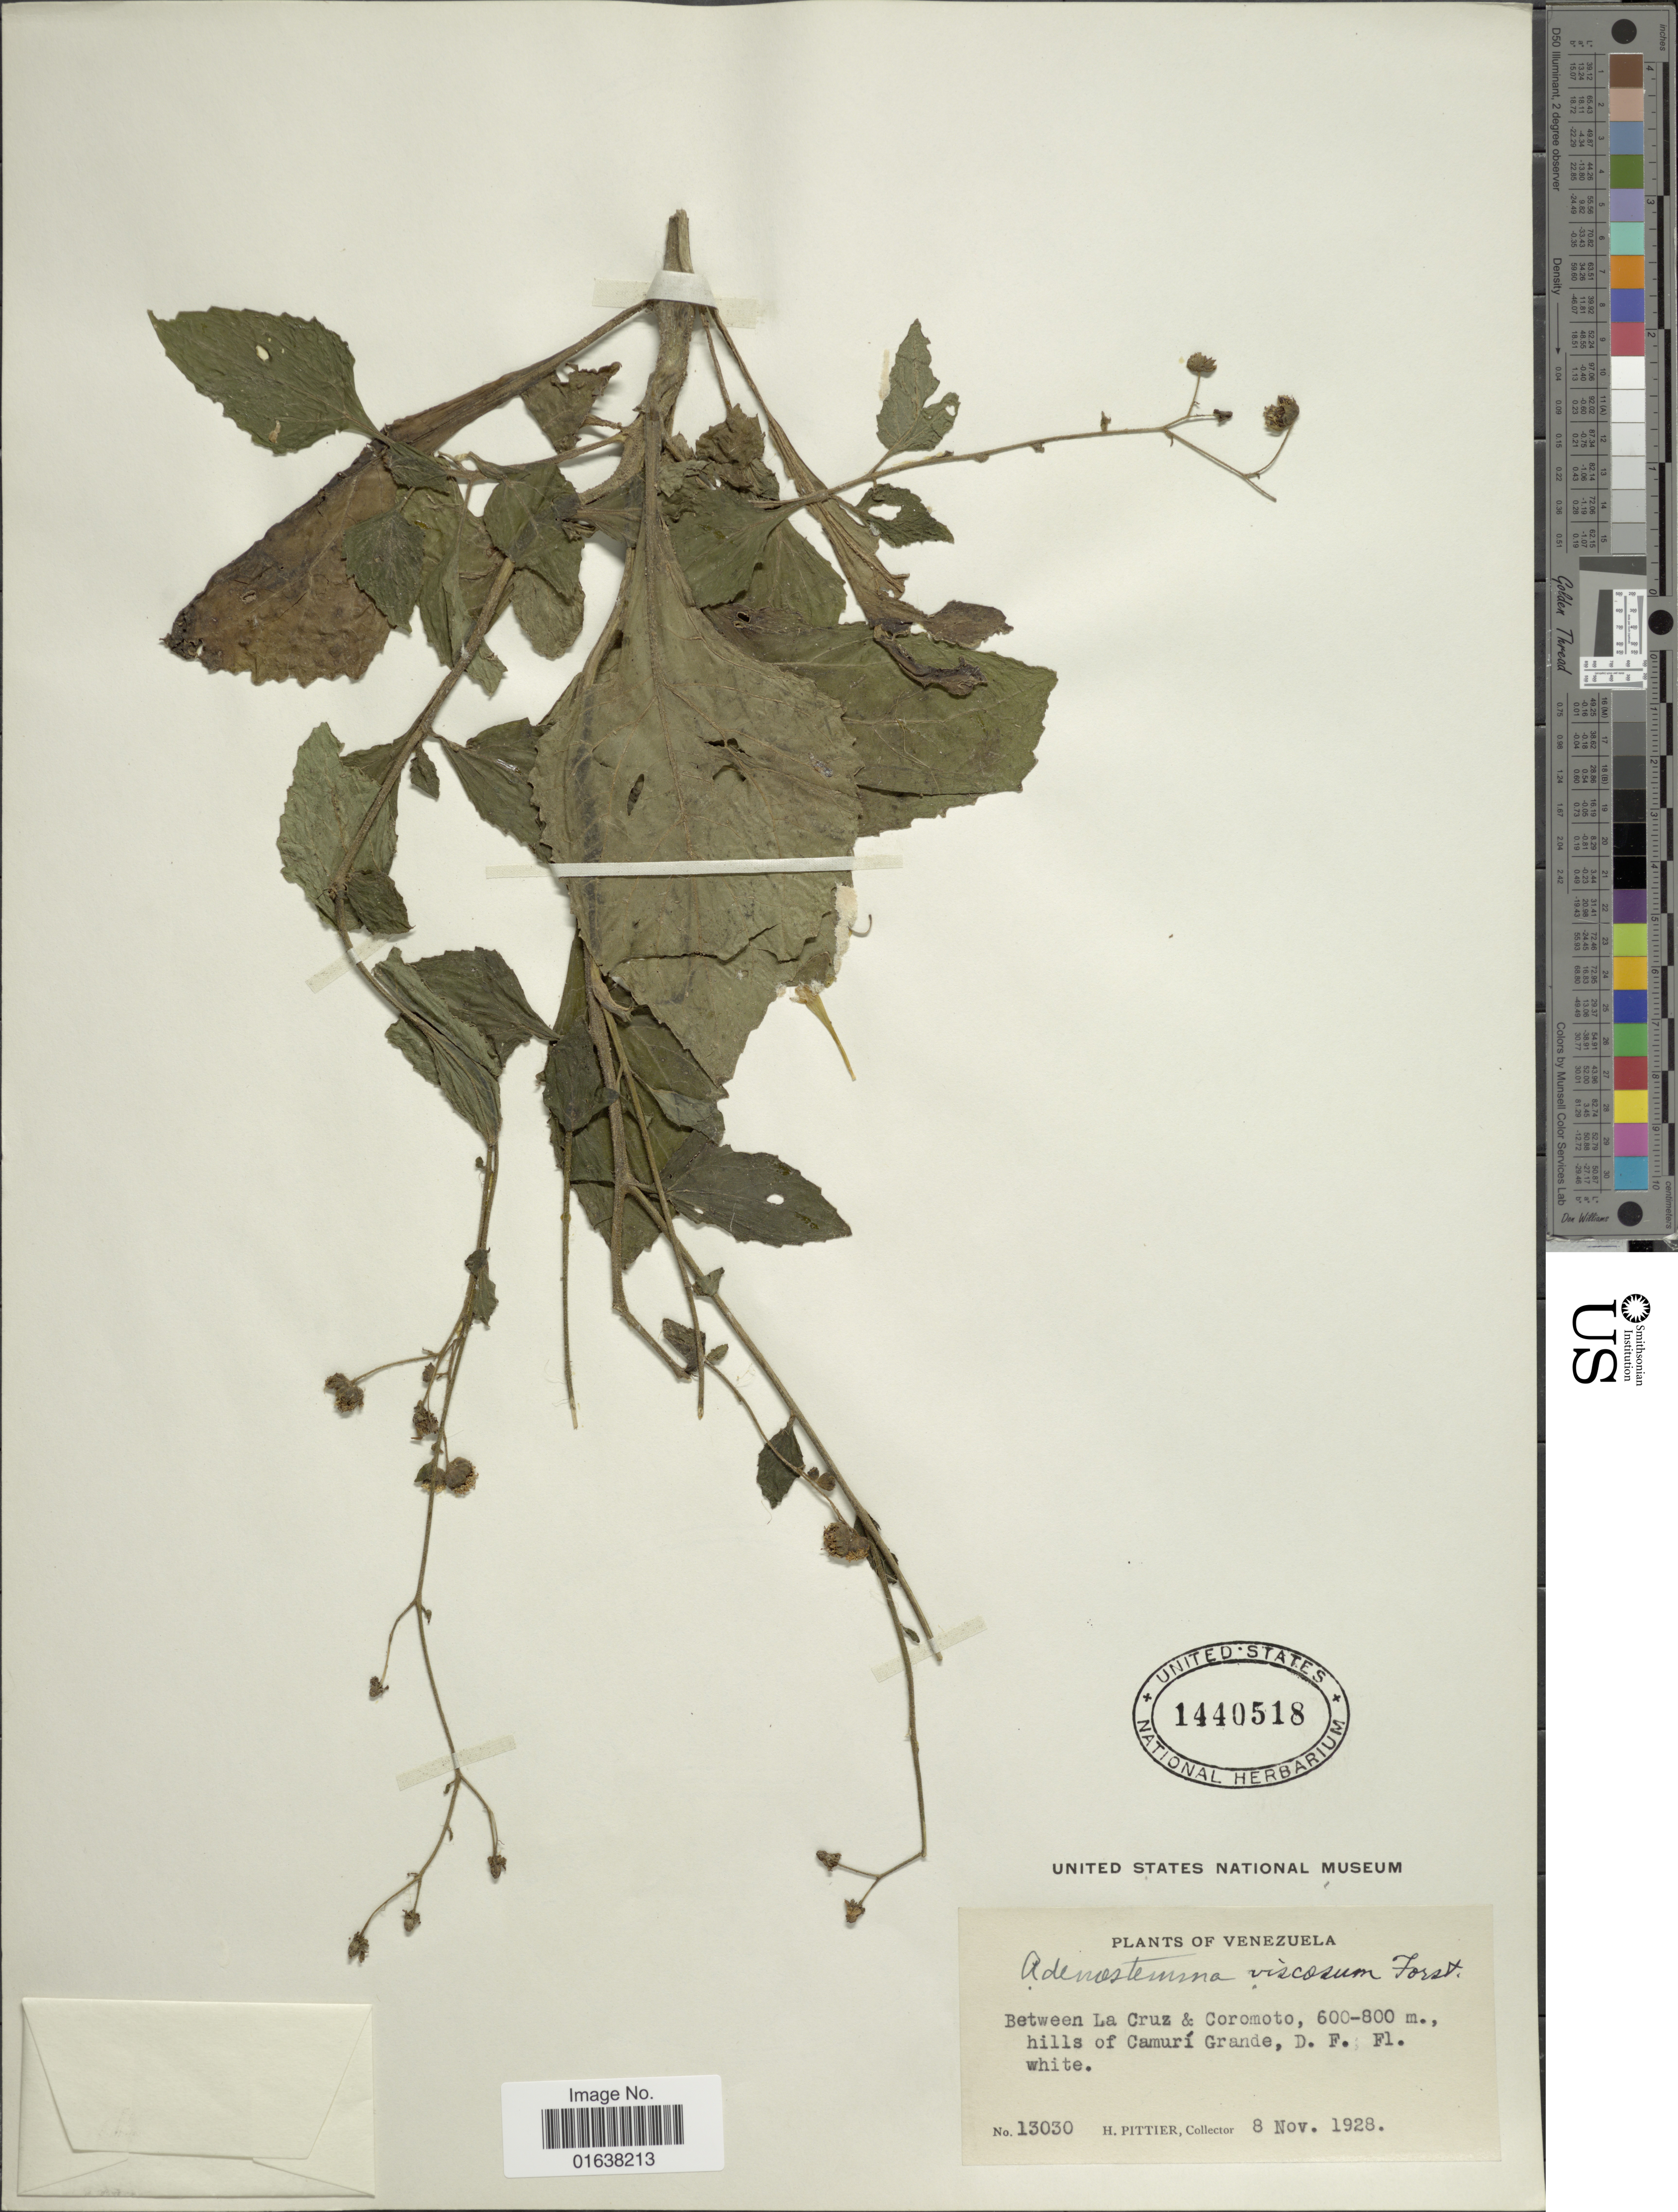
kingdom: Plantae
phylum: Tracheophyta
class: Magnoliopsida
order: Asterales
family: Asteraceae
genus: Adenostemma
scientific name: Adenostemma platyphyllum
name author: Cass.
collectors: H. F. Pittier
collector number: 13030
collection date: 1928-11-08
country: Venezuela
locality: Between La Cruz & Coromoto hills of Camuri Grande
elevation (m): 600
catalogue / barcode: US 1440518